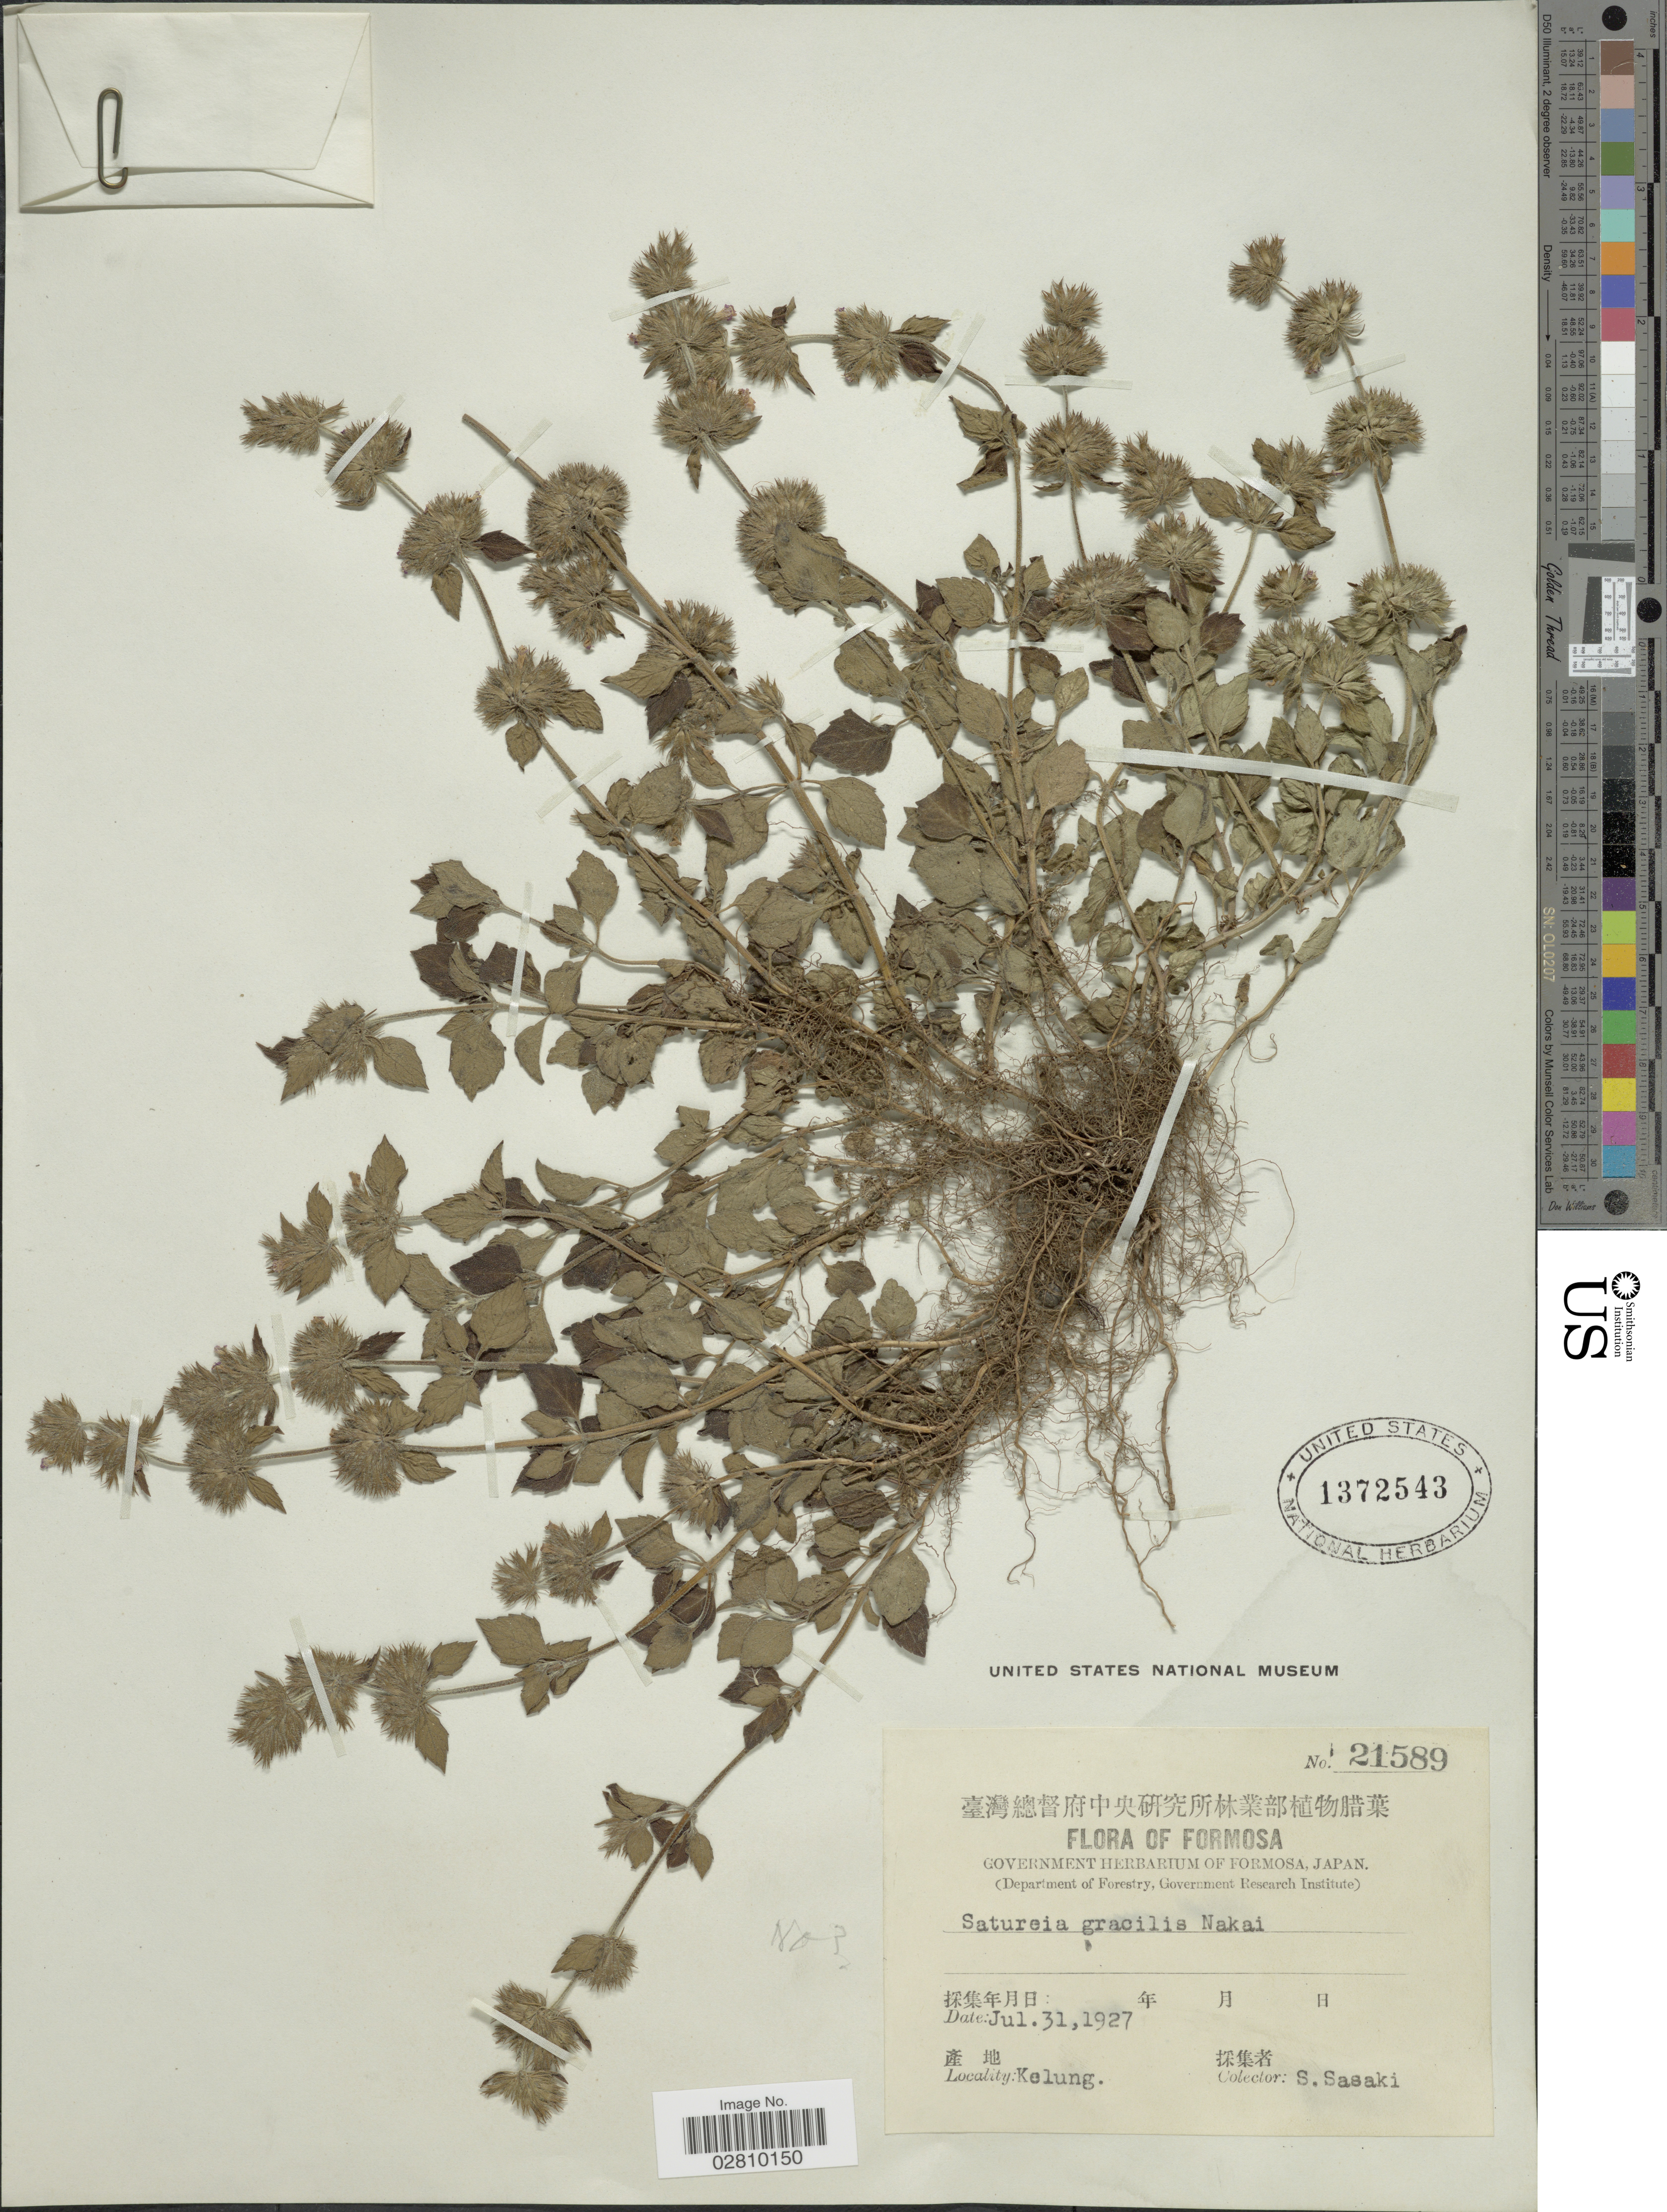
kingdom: Plantae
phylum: Tracheophyta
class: Magnoliopsida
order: Lamiales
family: Lamiaceae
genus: Calamintha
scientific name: Calamintha sp.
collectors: S. Sasaki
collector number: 21589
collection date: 1927-07-31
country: Taiwan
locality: Formosa. Kelung.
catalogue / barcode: US 1372543